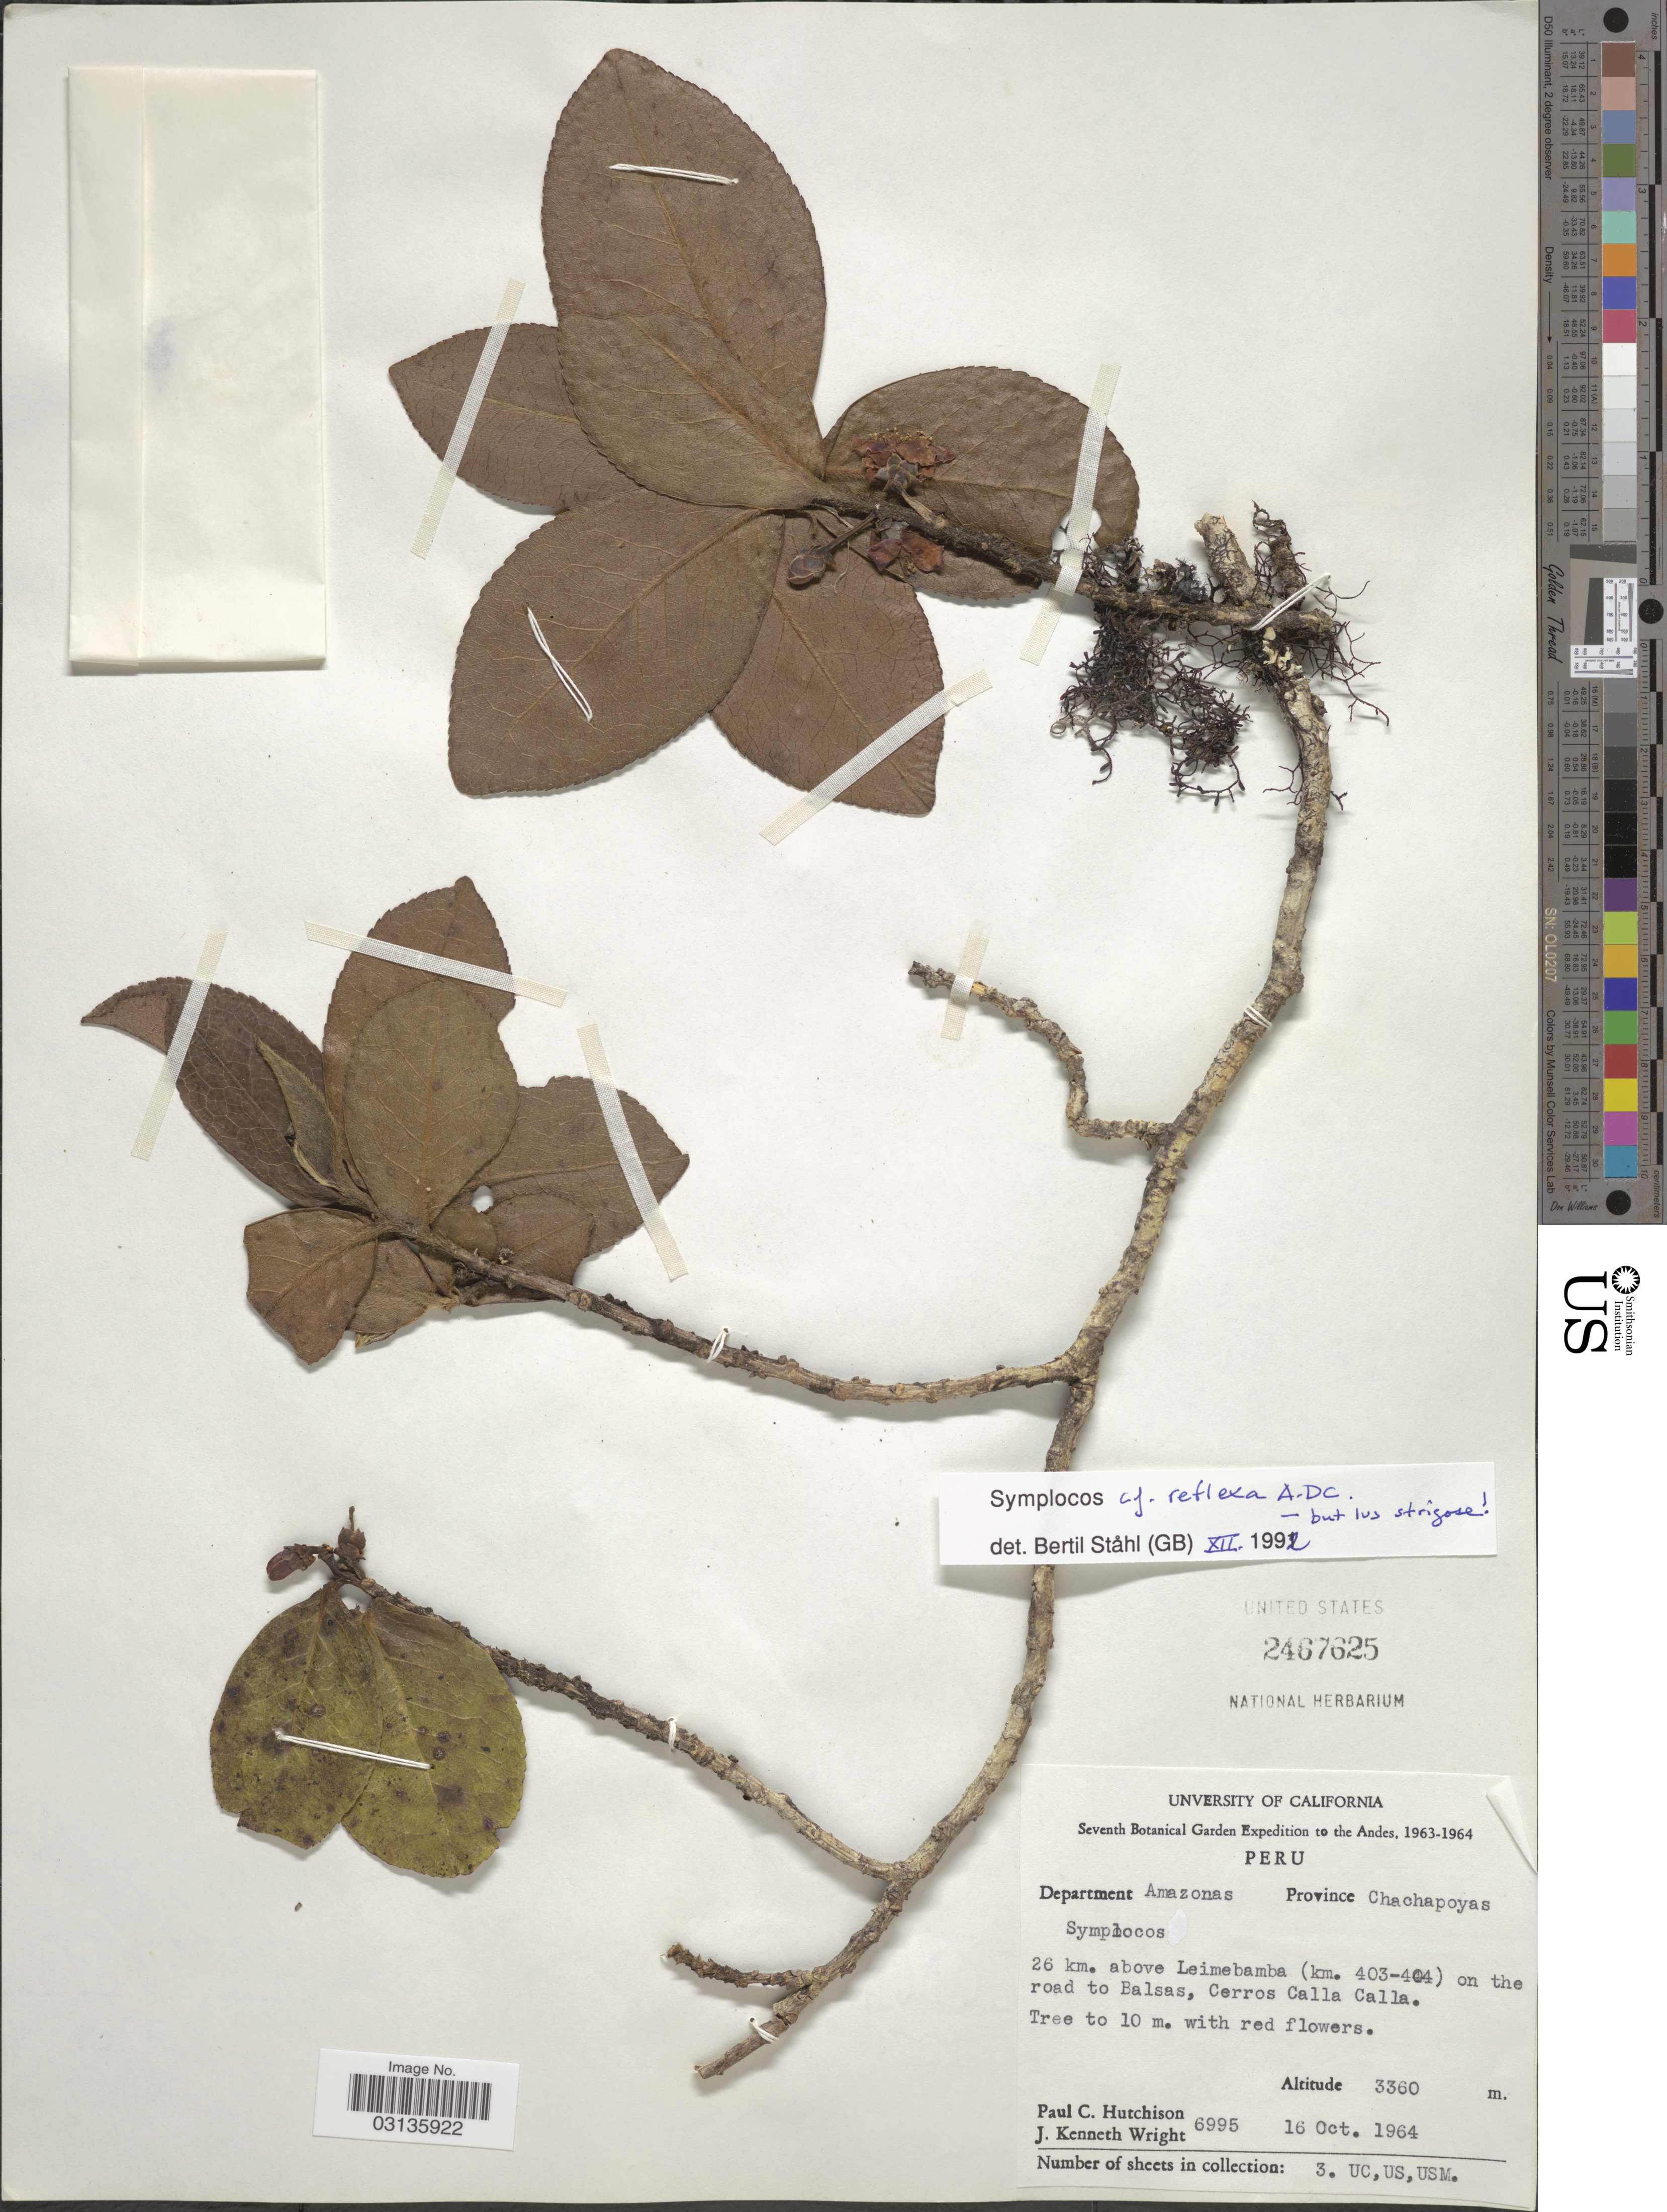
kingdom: Plantae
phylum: Tracheophyta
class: Magnoliopsida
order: Ericales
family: Symplocaceae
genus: Symplocos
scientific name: Symplocos reflexa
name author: A. DC.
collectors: P. C. Hutchison & J. K. Wright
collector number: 6995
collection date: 1964-10-16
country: Peru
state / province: Amazonas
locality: The Andes. Department Amazonas. Province Chachapoyas. 26 km. above Leimebamba (km. 403-404) on the road to Balsas, Cerros Calla Calla.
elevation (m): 3360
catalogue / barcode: US 2467625